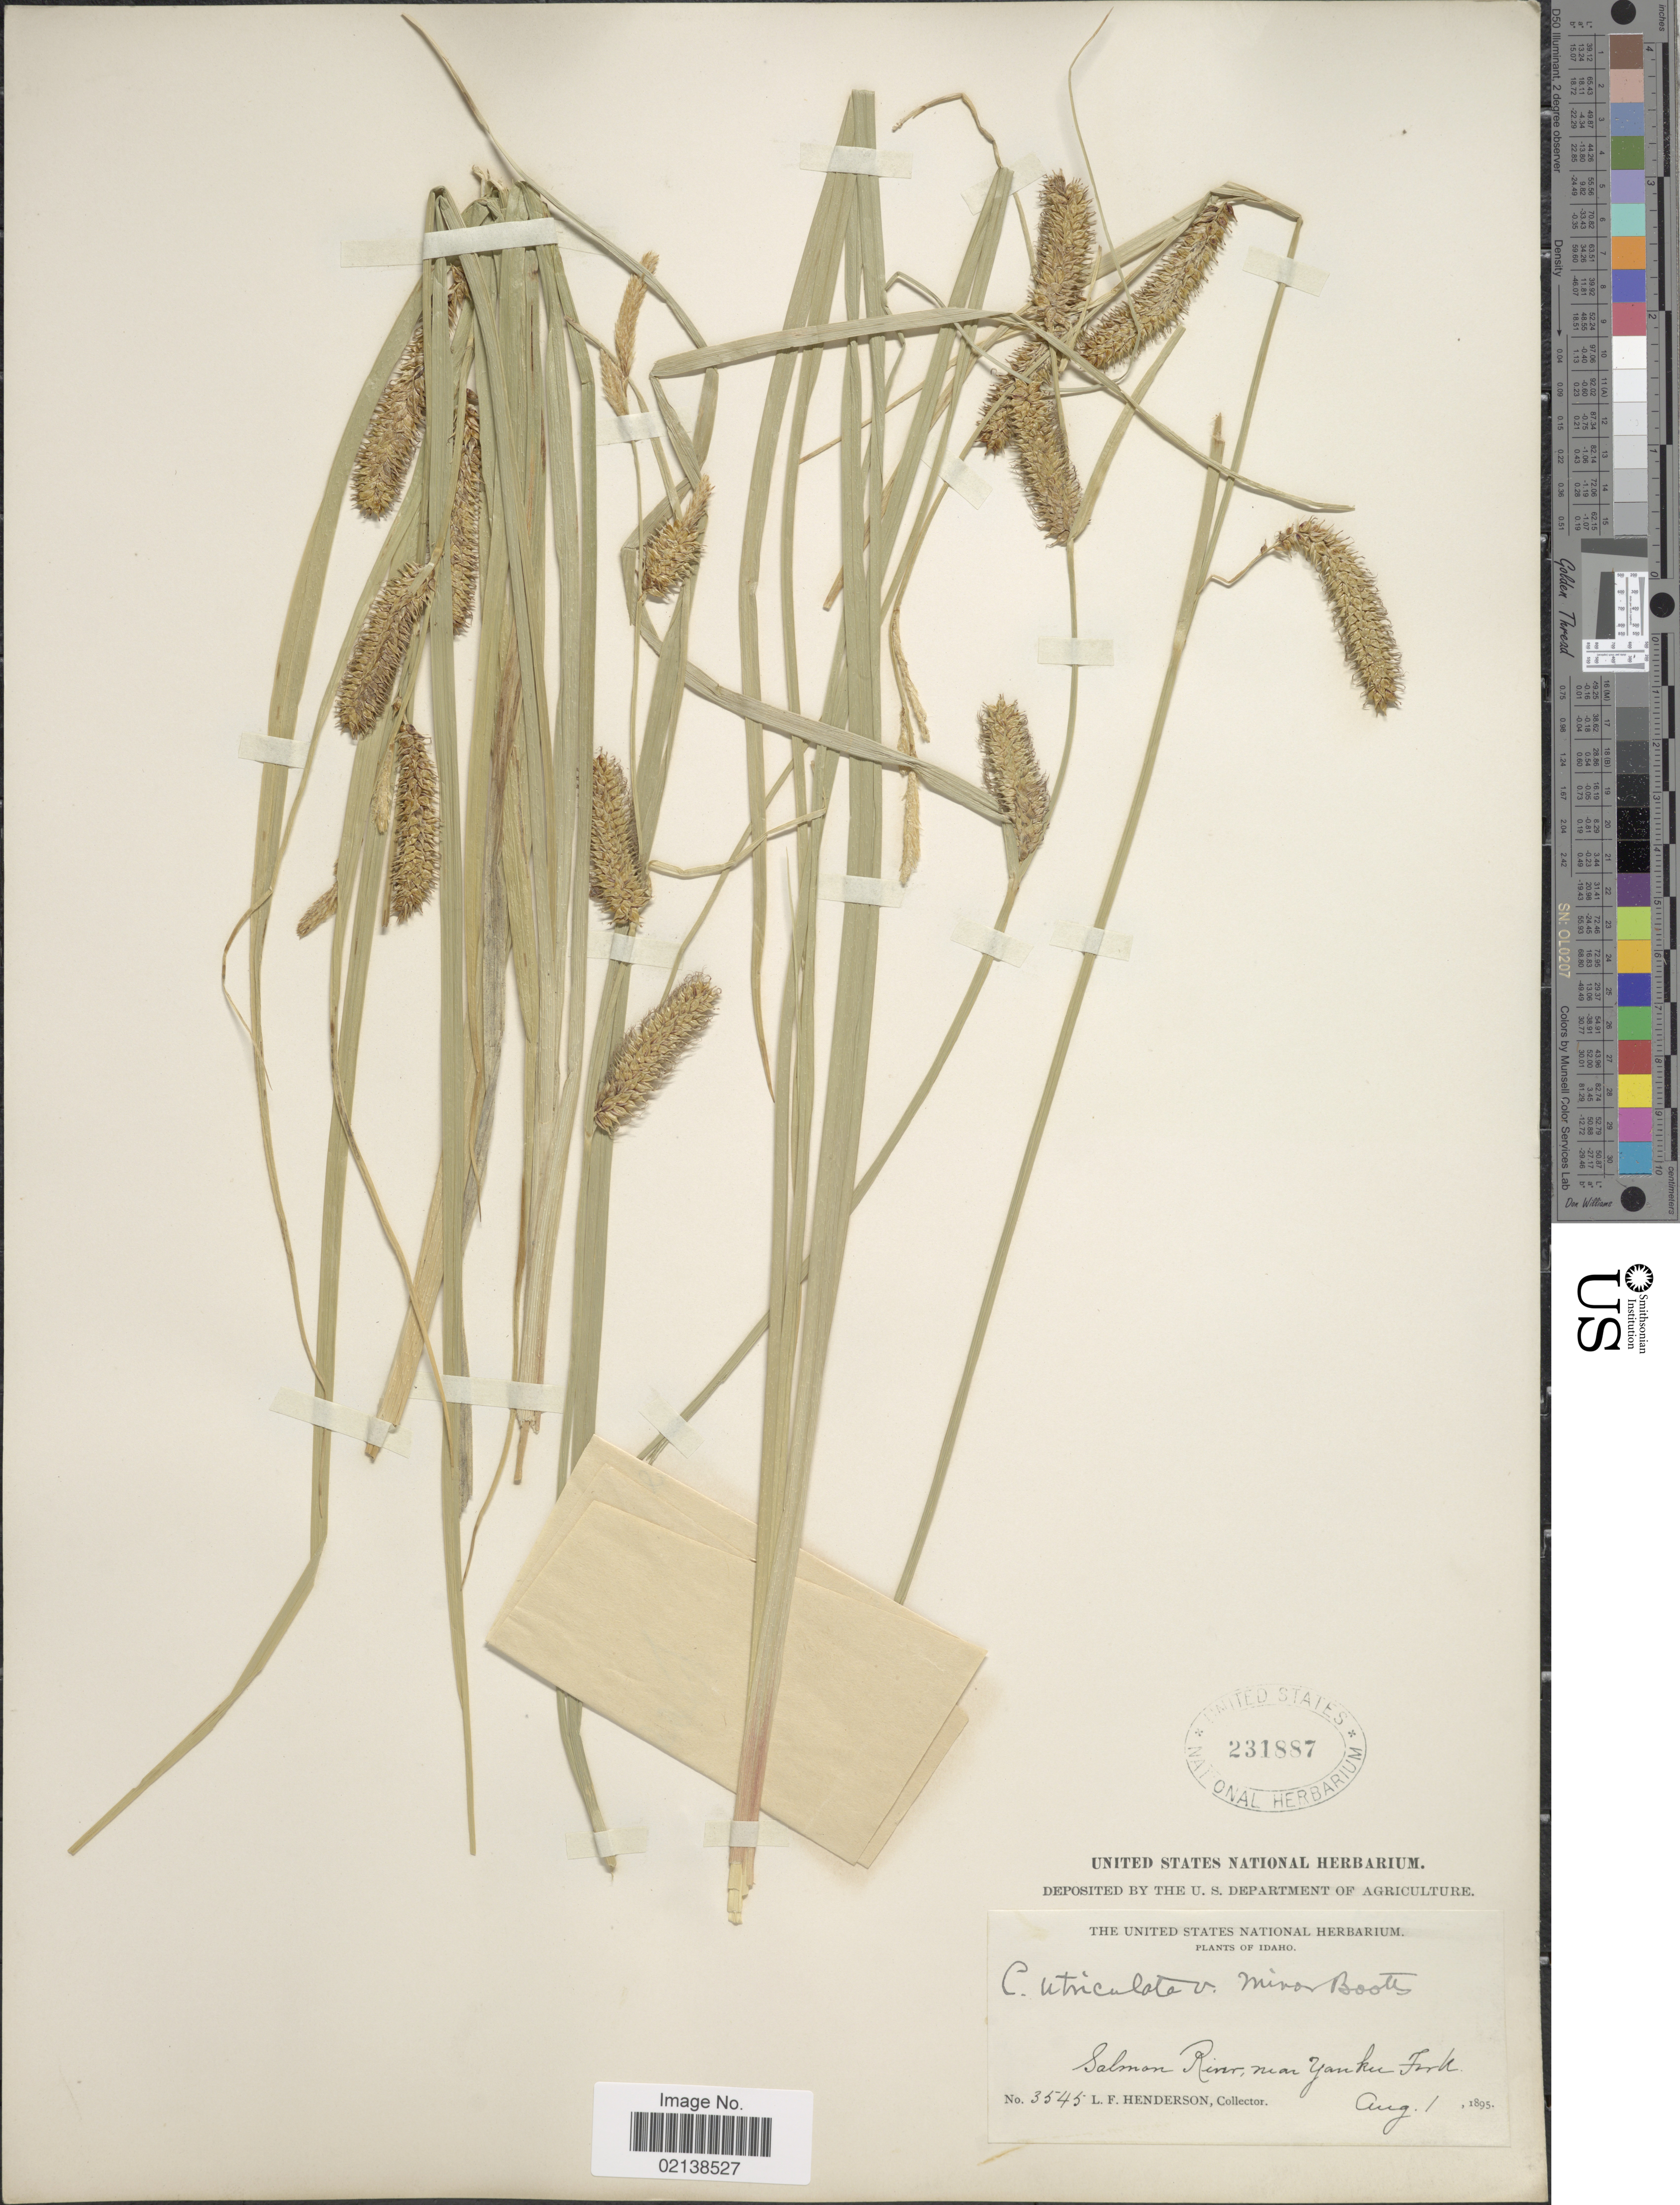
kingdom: Plantae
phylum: Tracheophyta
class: Liliopsida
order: Poales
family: Cyperaceae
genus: Carex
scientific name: Carex utriculata var. minor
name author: Boott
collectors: L. Henderson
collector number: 3545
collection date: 1895-08-01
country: United States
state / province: Idaho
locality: Salmon River, near Yanker Fork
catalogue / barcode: US 231887